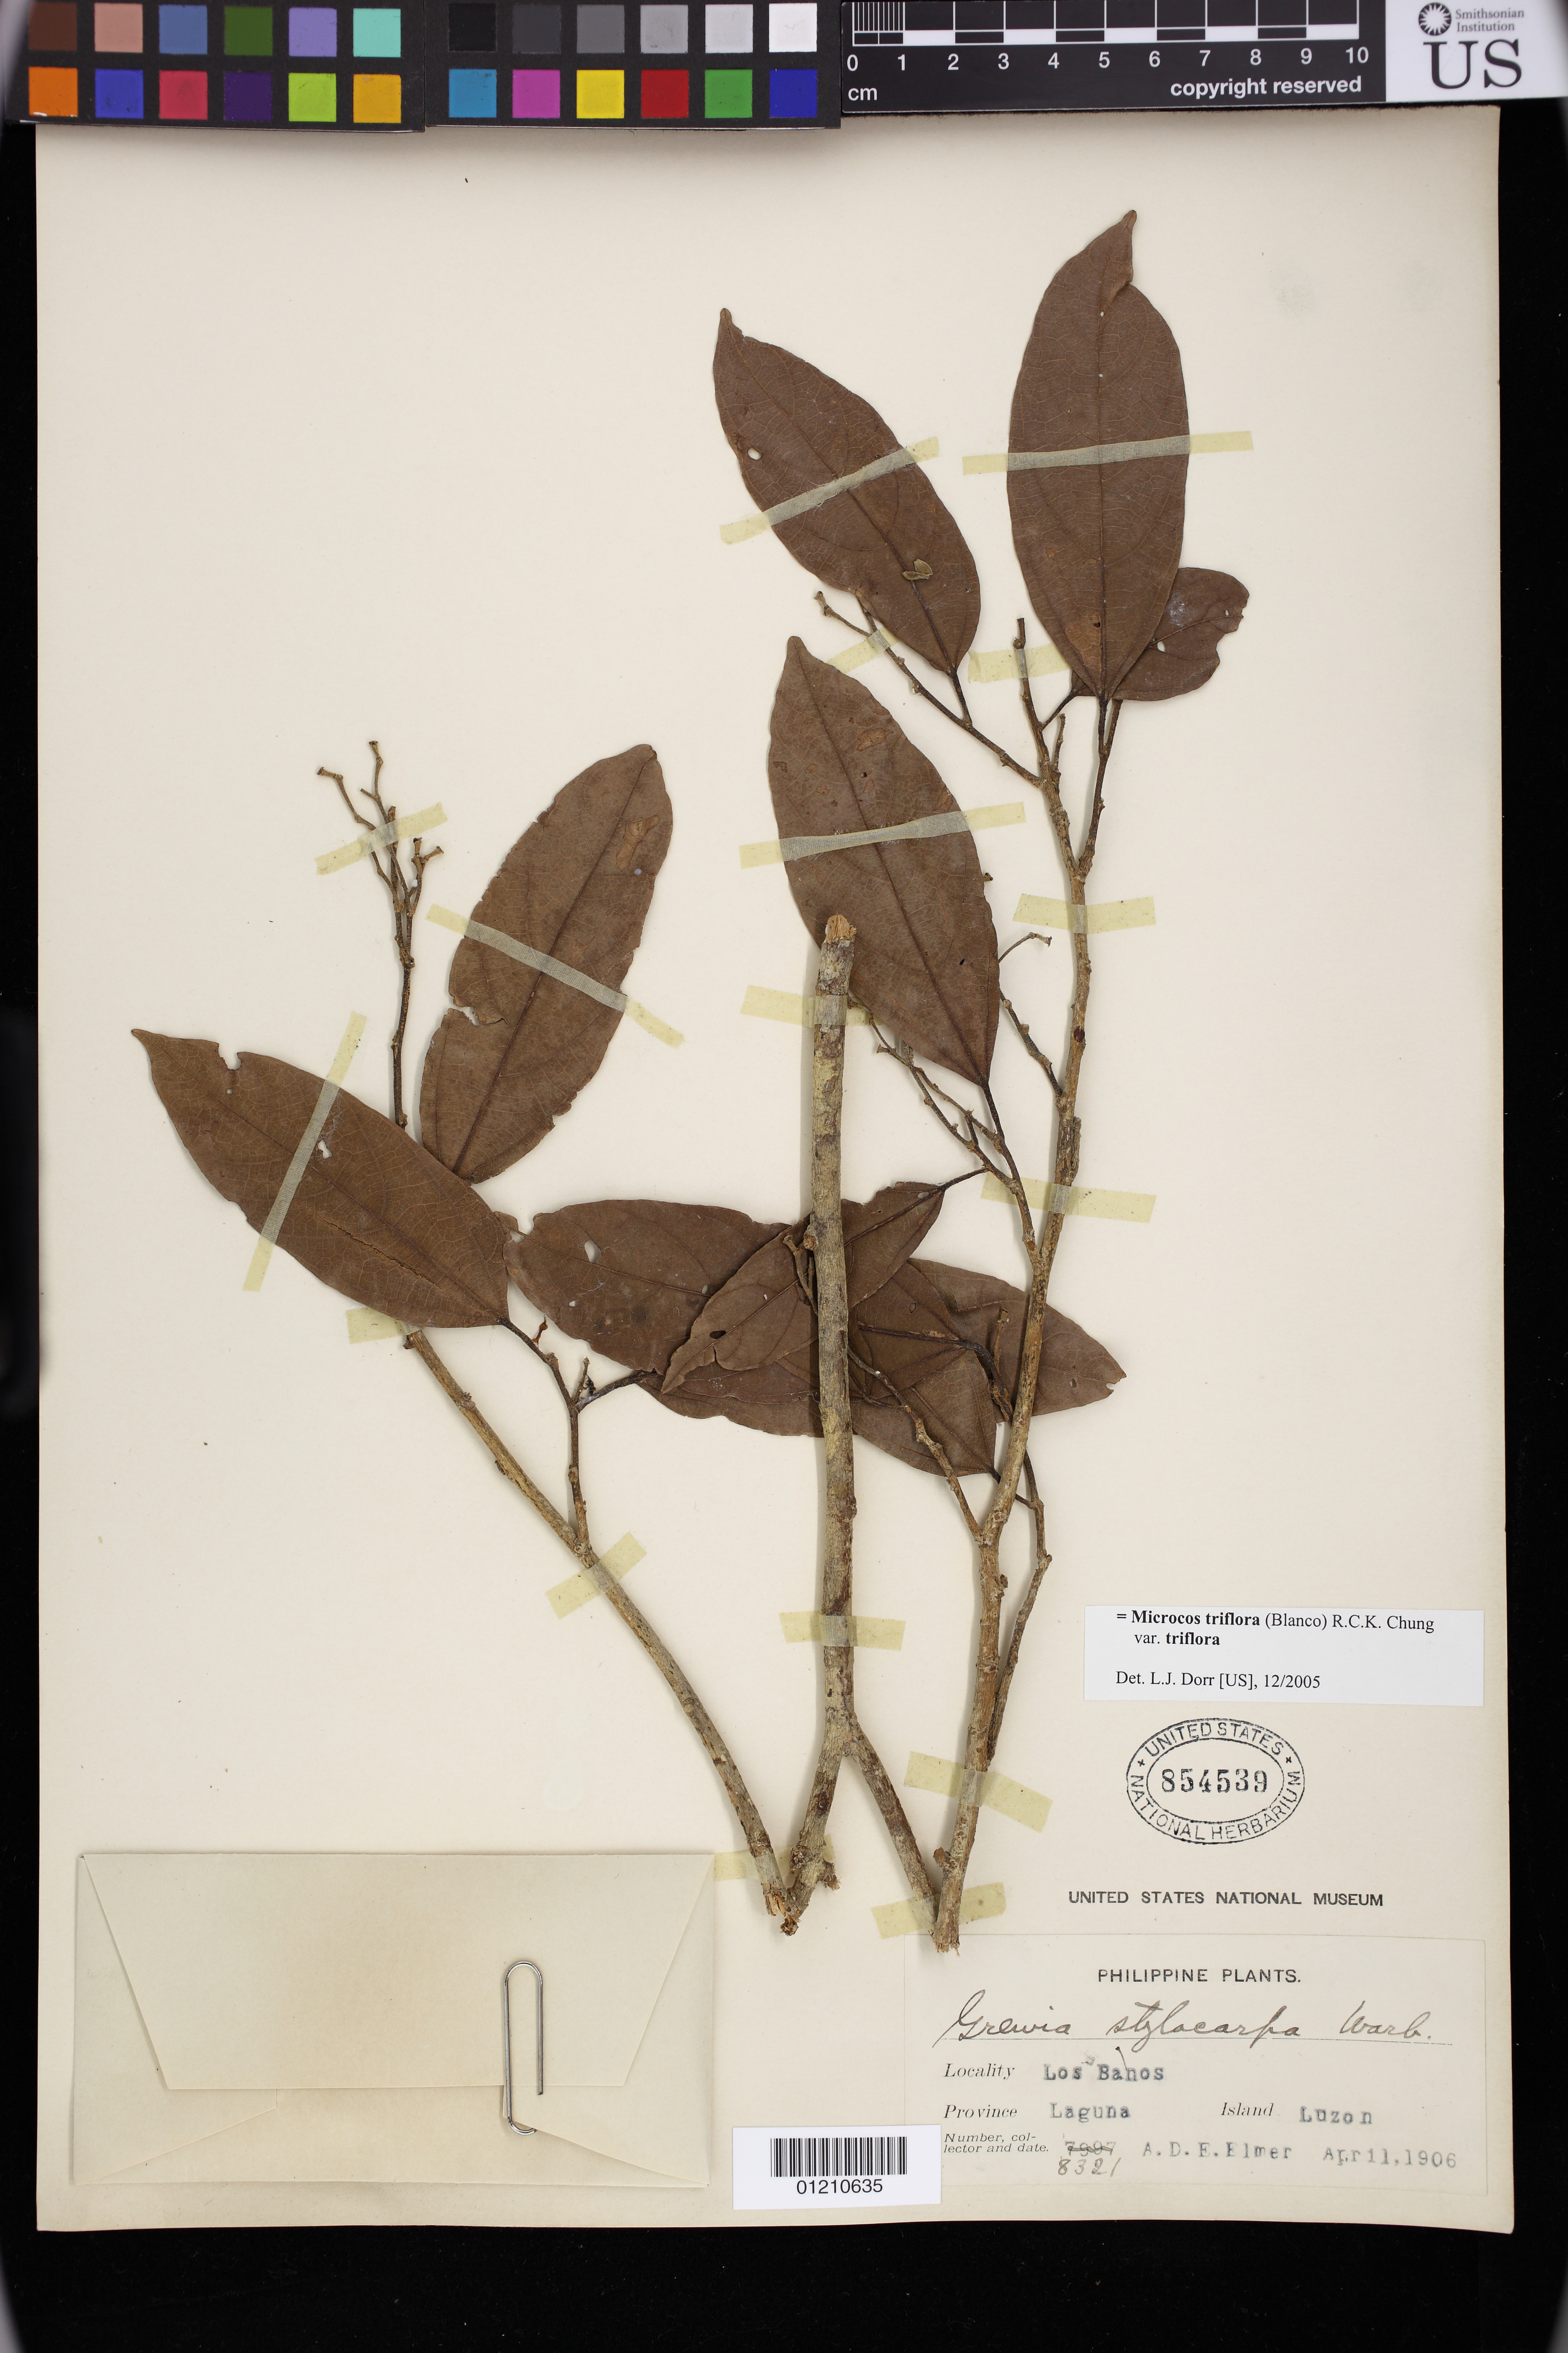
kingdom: Plantae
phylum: Tracheophyta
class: Magnoliopsida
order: Malvales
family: Malvaceae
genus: Microcos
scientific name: Microcos triflora var. triflora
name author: (Blanco) R.C.K. Chung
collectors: A. D. E. Elmer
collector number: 8321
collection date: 1906-05-11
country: Philippines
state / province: Calabarzon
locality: Los Banos, Laguna Province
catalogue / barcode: US 854539